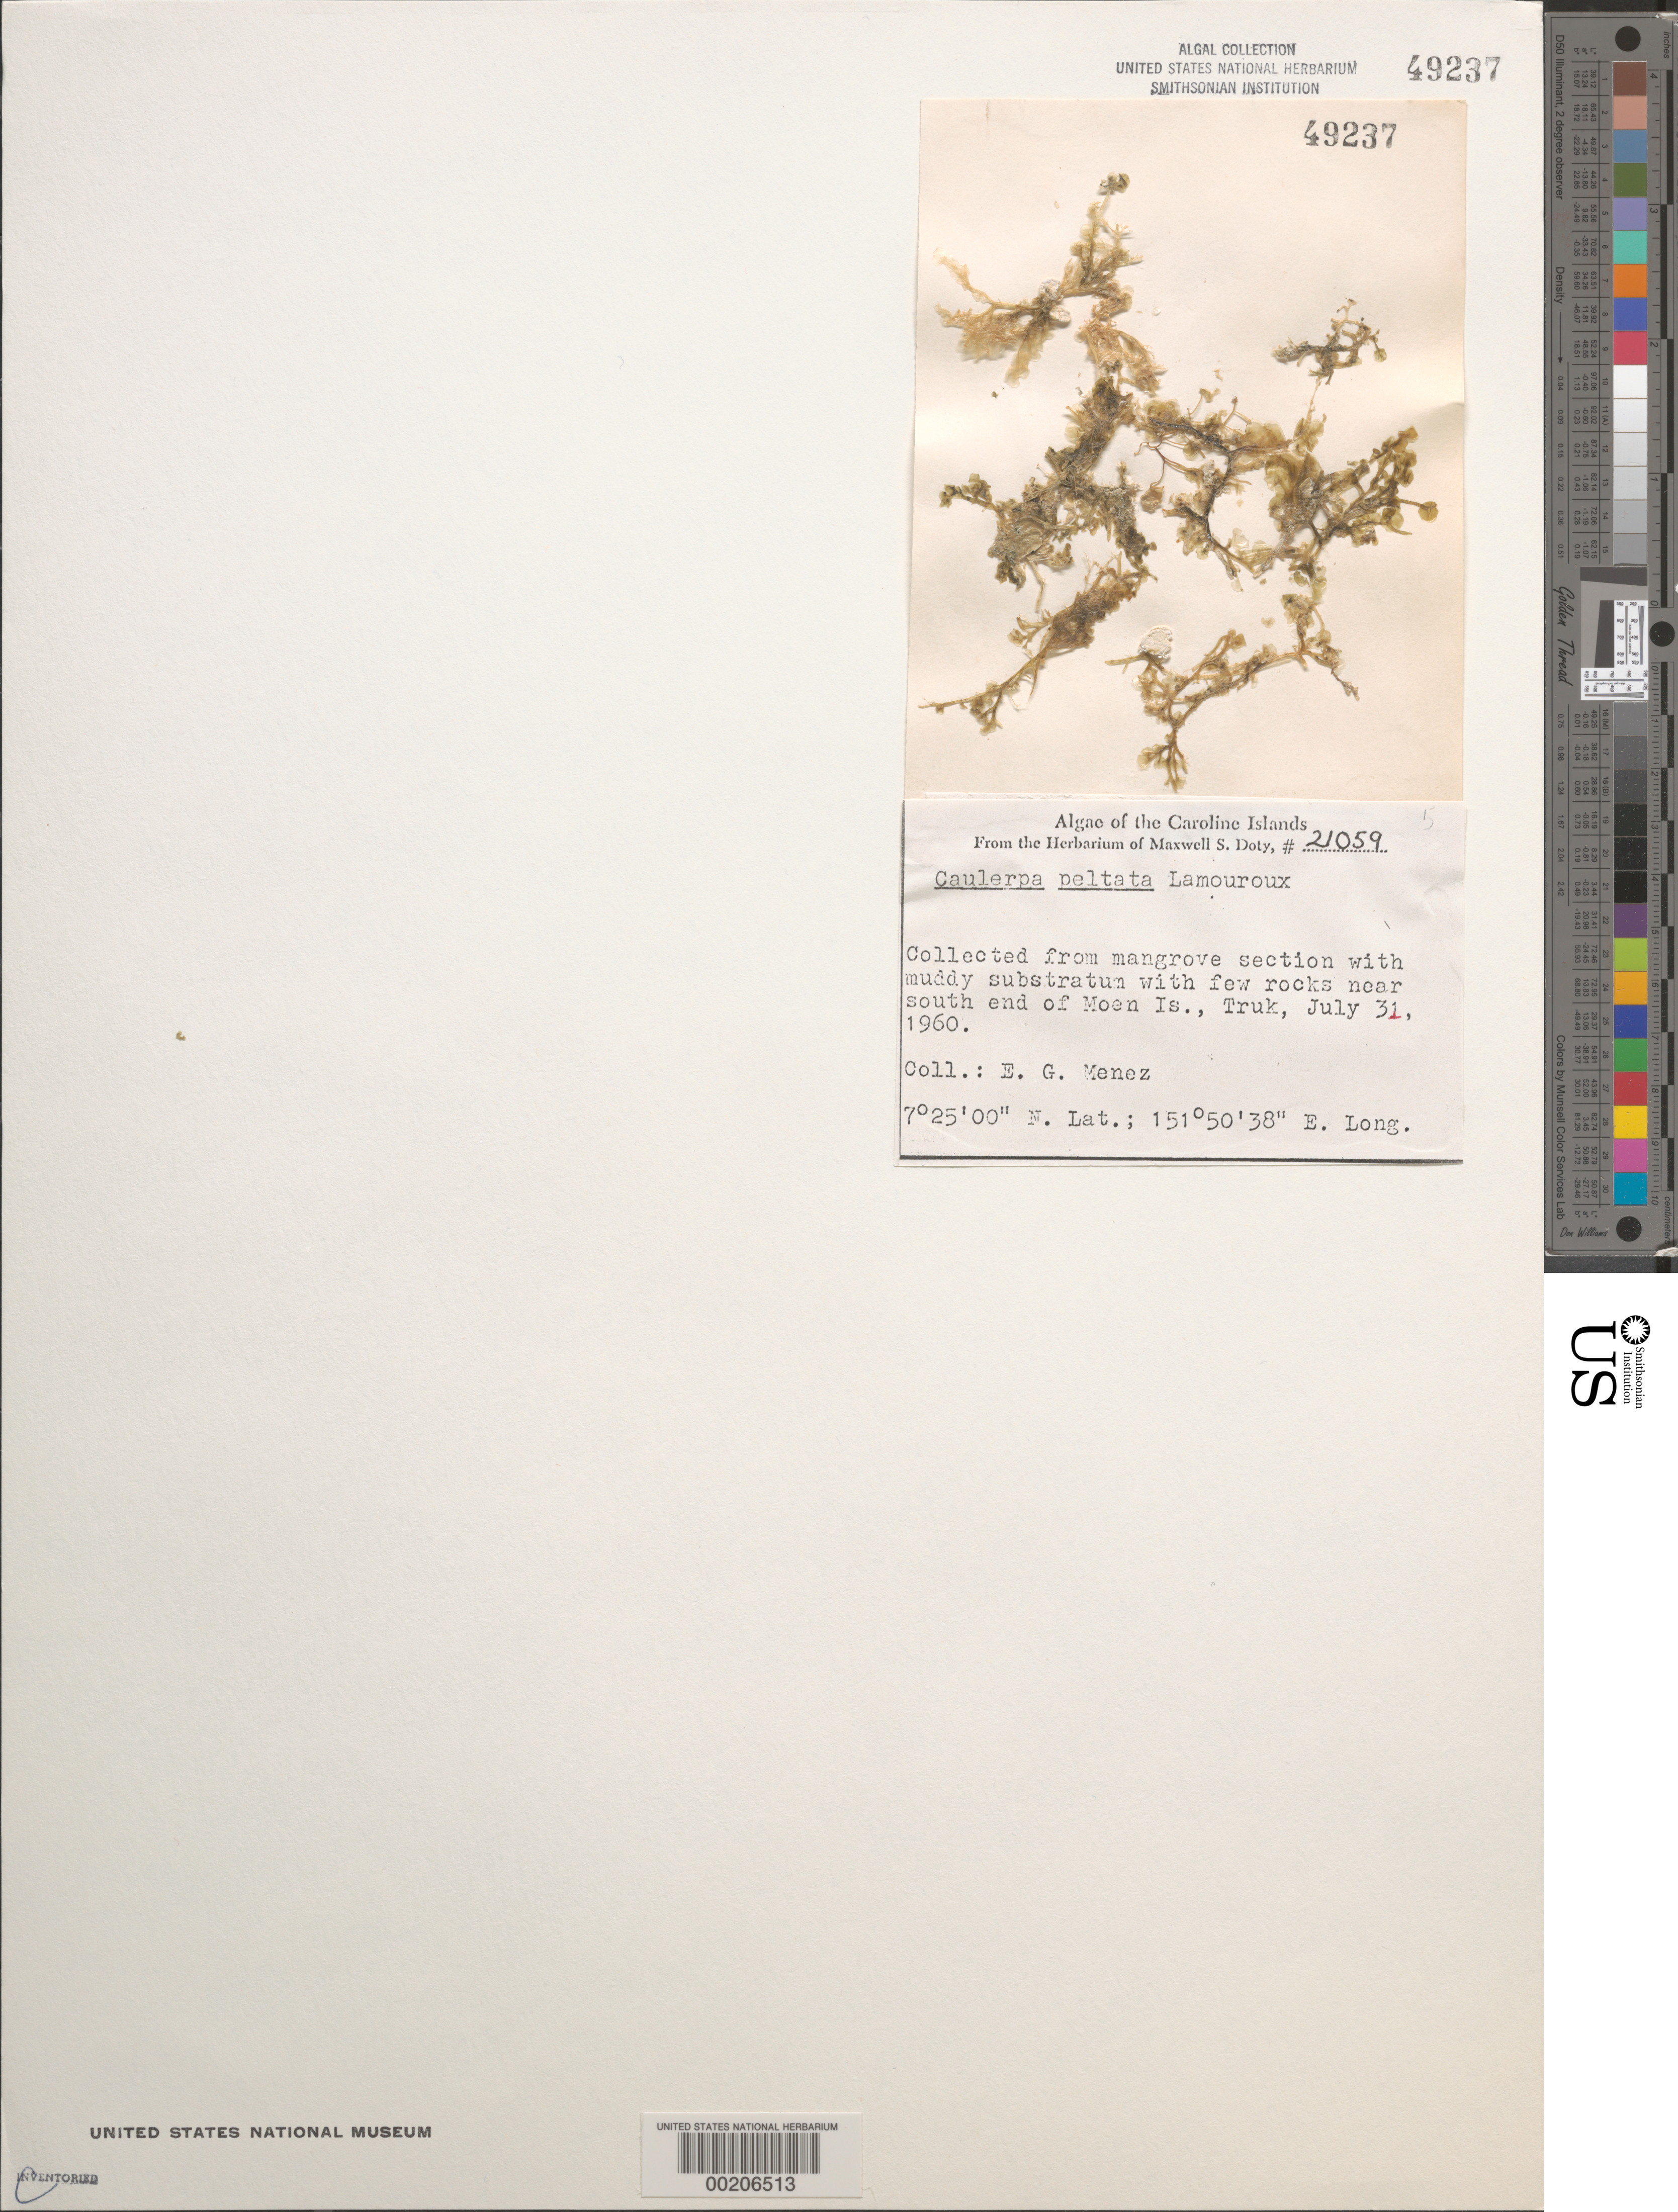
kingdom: Plantae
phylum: Chlorophyta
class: Ulvophyceae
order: Cladophorales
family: Cladophoraceae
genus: Cladophora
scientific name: Cladophora glomerata var. crassior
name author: (C. Agardh) C. Hoek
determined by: Algae name updating Project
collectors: Meñez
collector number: MSD 21059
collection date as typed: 31 Jul 1960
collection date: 1960-07-31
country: Micronesia, Federated States of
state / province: Truk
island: Moen [Wono]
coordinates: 7 25' 00" N, 151 50' 38" E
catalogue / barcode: US 49237